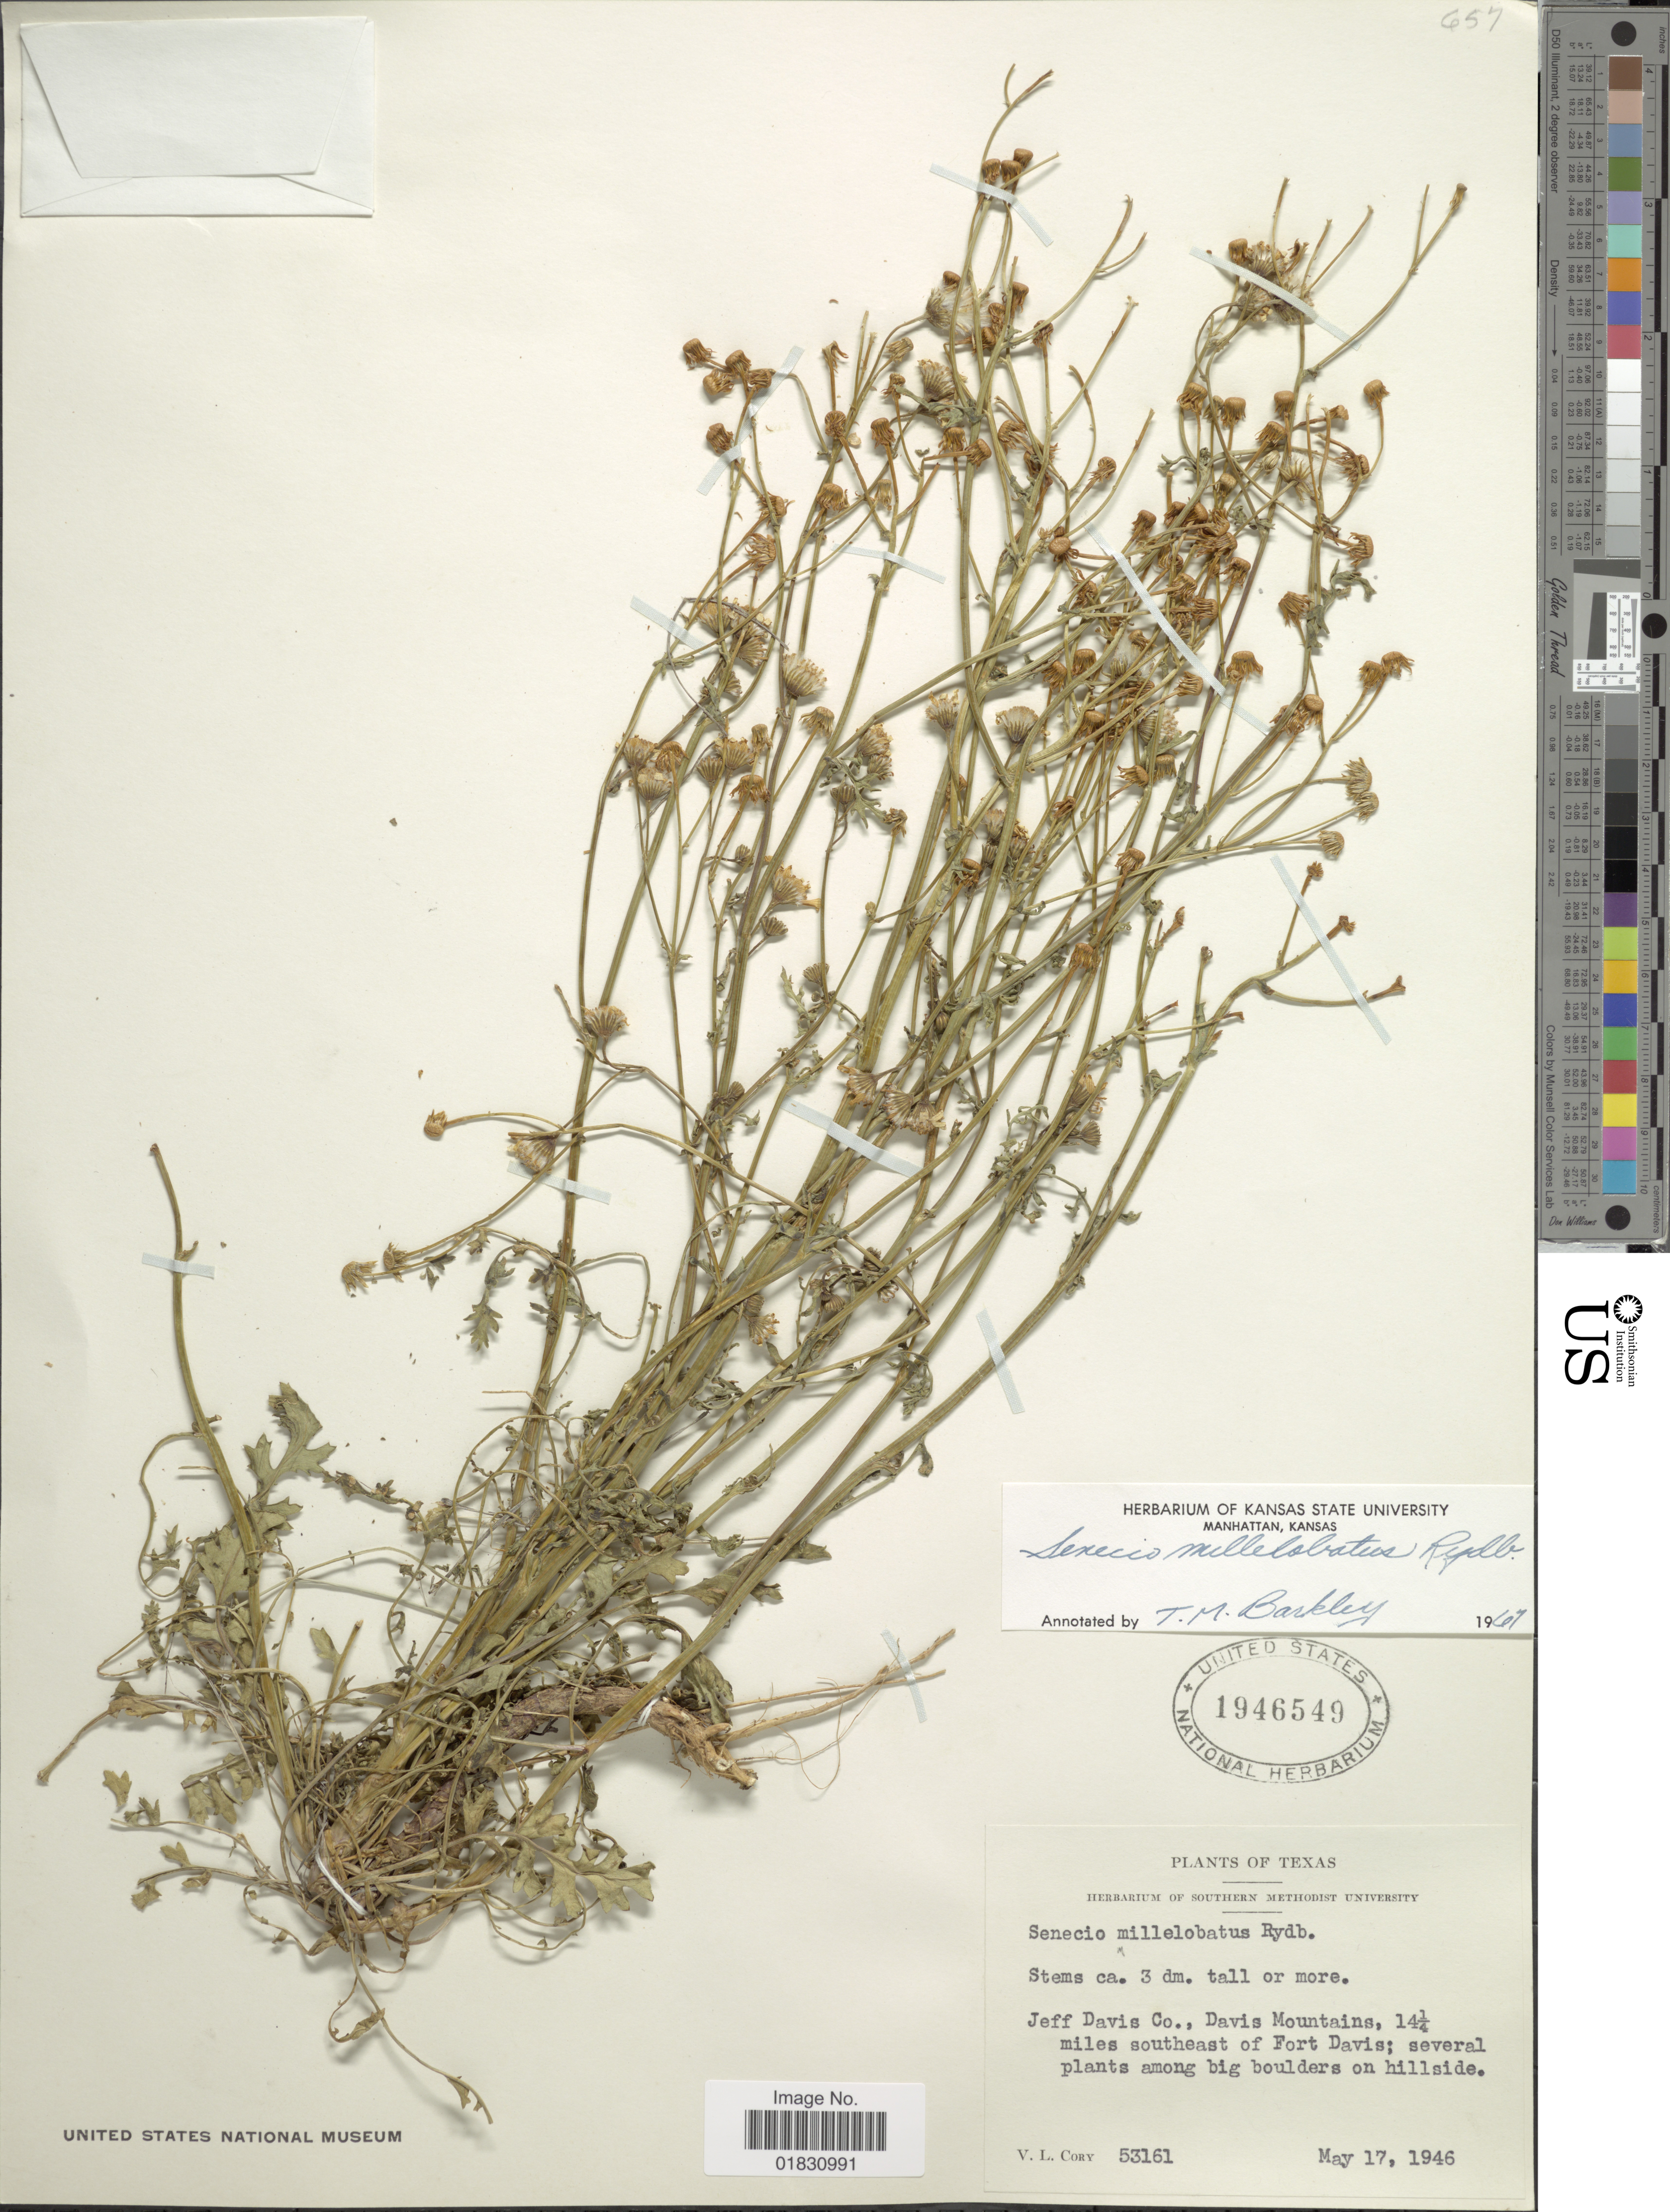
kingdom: Plantae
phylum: Tracheophyta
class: Magnoliopsida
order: Asterales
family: Asteraceae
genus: Packera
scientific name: Packera millelobata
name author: (Rydb.) W.A. Weber & Á. Löve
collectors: V. Cory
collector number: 53161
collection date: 1946-05-17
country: United States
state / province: Texas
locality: Jeff Davis Co., Davis Mountains, 14¼ miles southeast of Fort David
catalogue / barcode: US 1946549